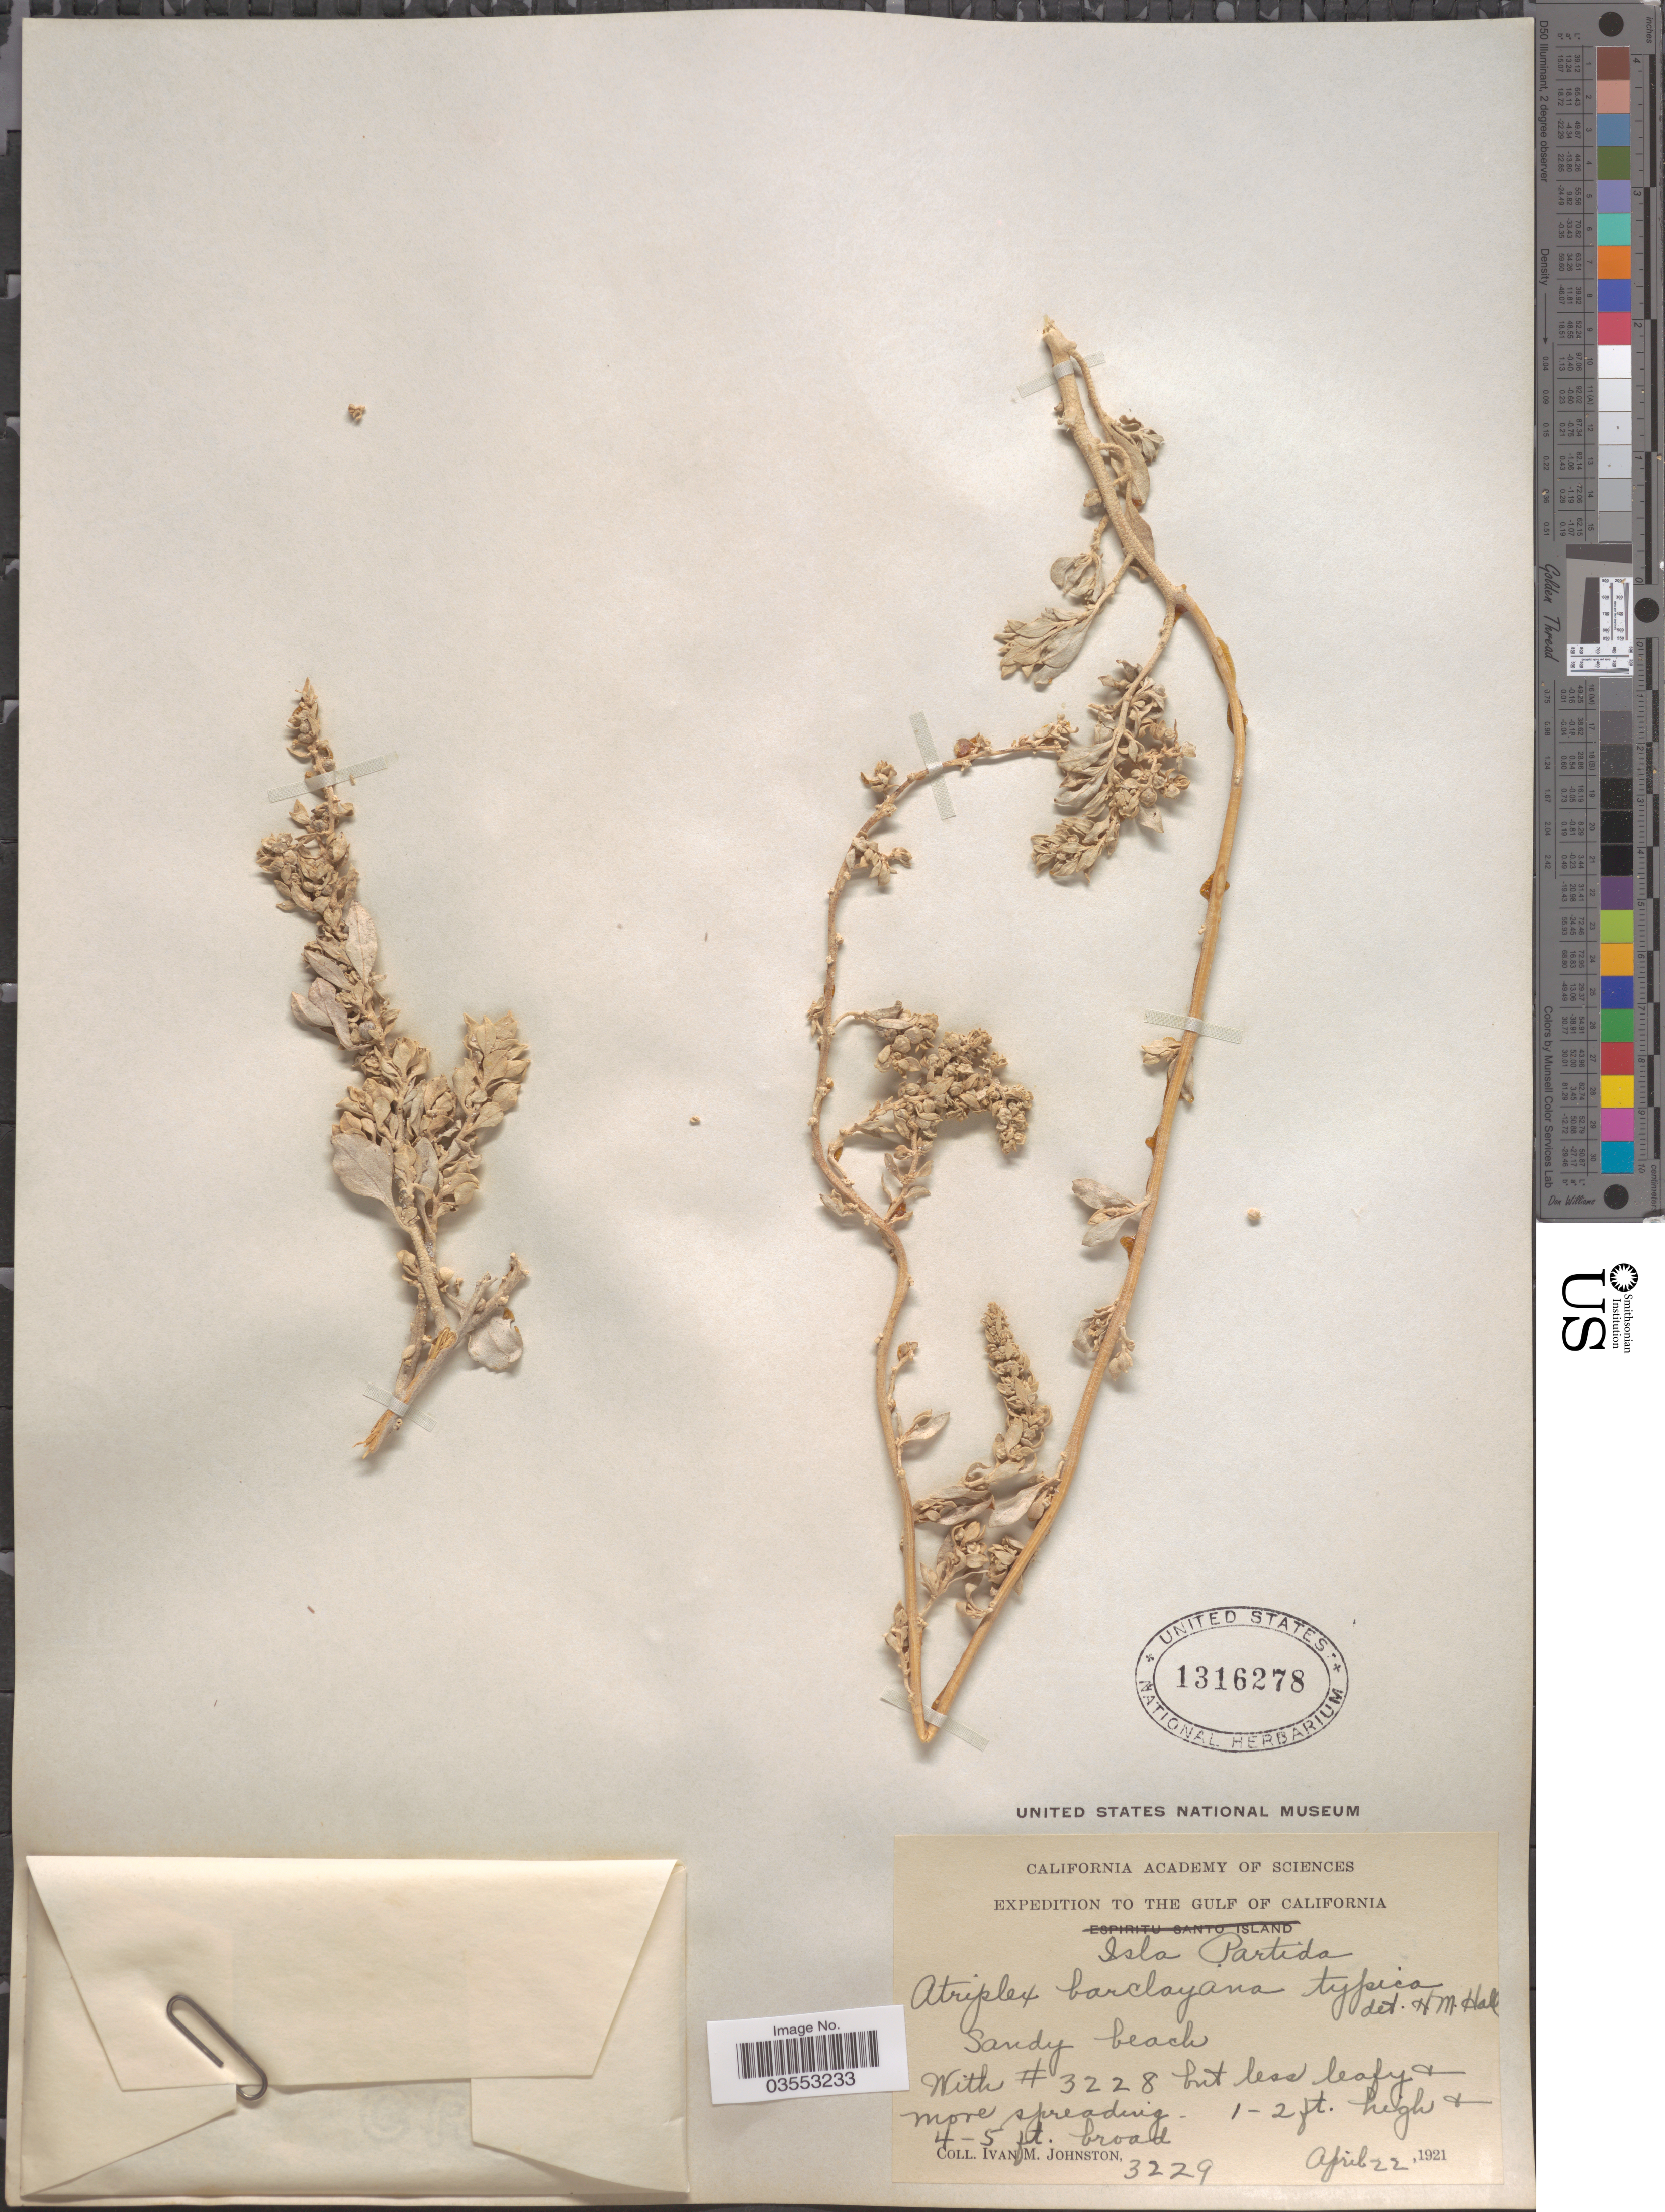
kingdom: Plantae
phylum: Tracheophyta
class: Magnoliopsida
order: Caryophyllales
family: Amaranthaceae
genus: Atriplex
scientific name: Atriplex barclayana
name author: (Benth.) D. Dietr.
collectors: I.M. Johnston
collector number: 3229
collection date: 1921-04-22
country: Mexico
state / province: Baja California Sur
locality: The Gulf of California. Isla Partida. Sandy beach.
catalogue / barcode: US 1316278